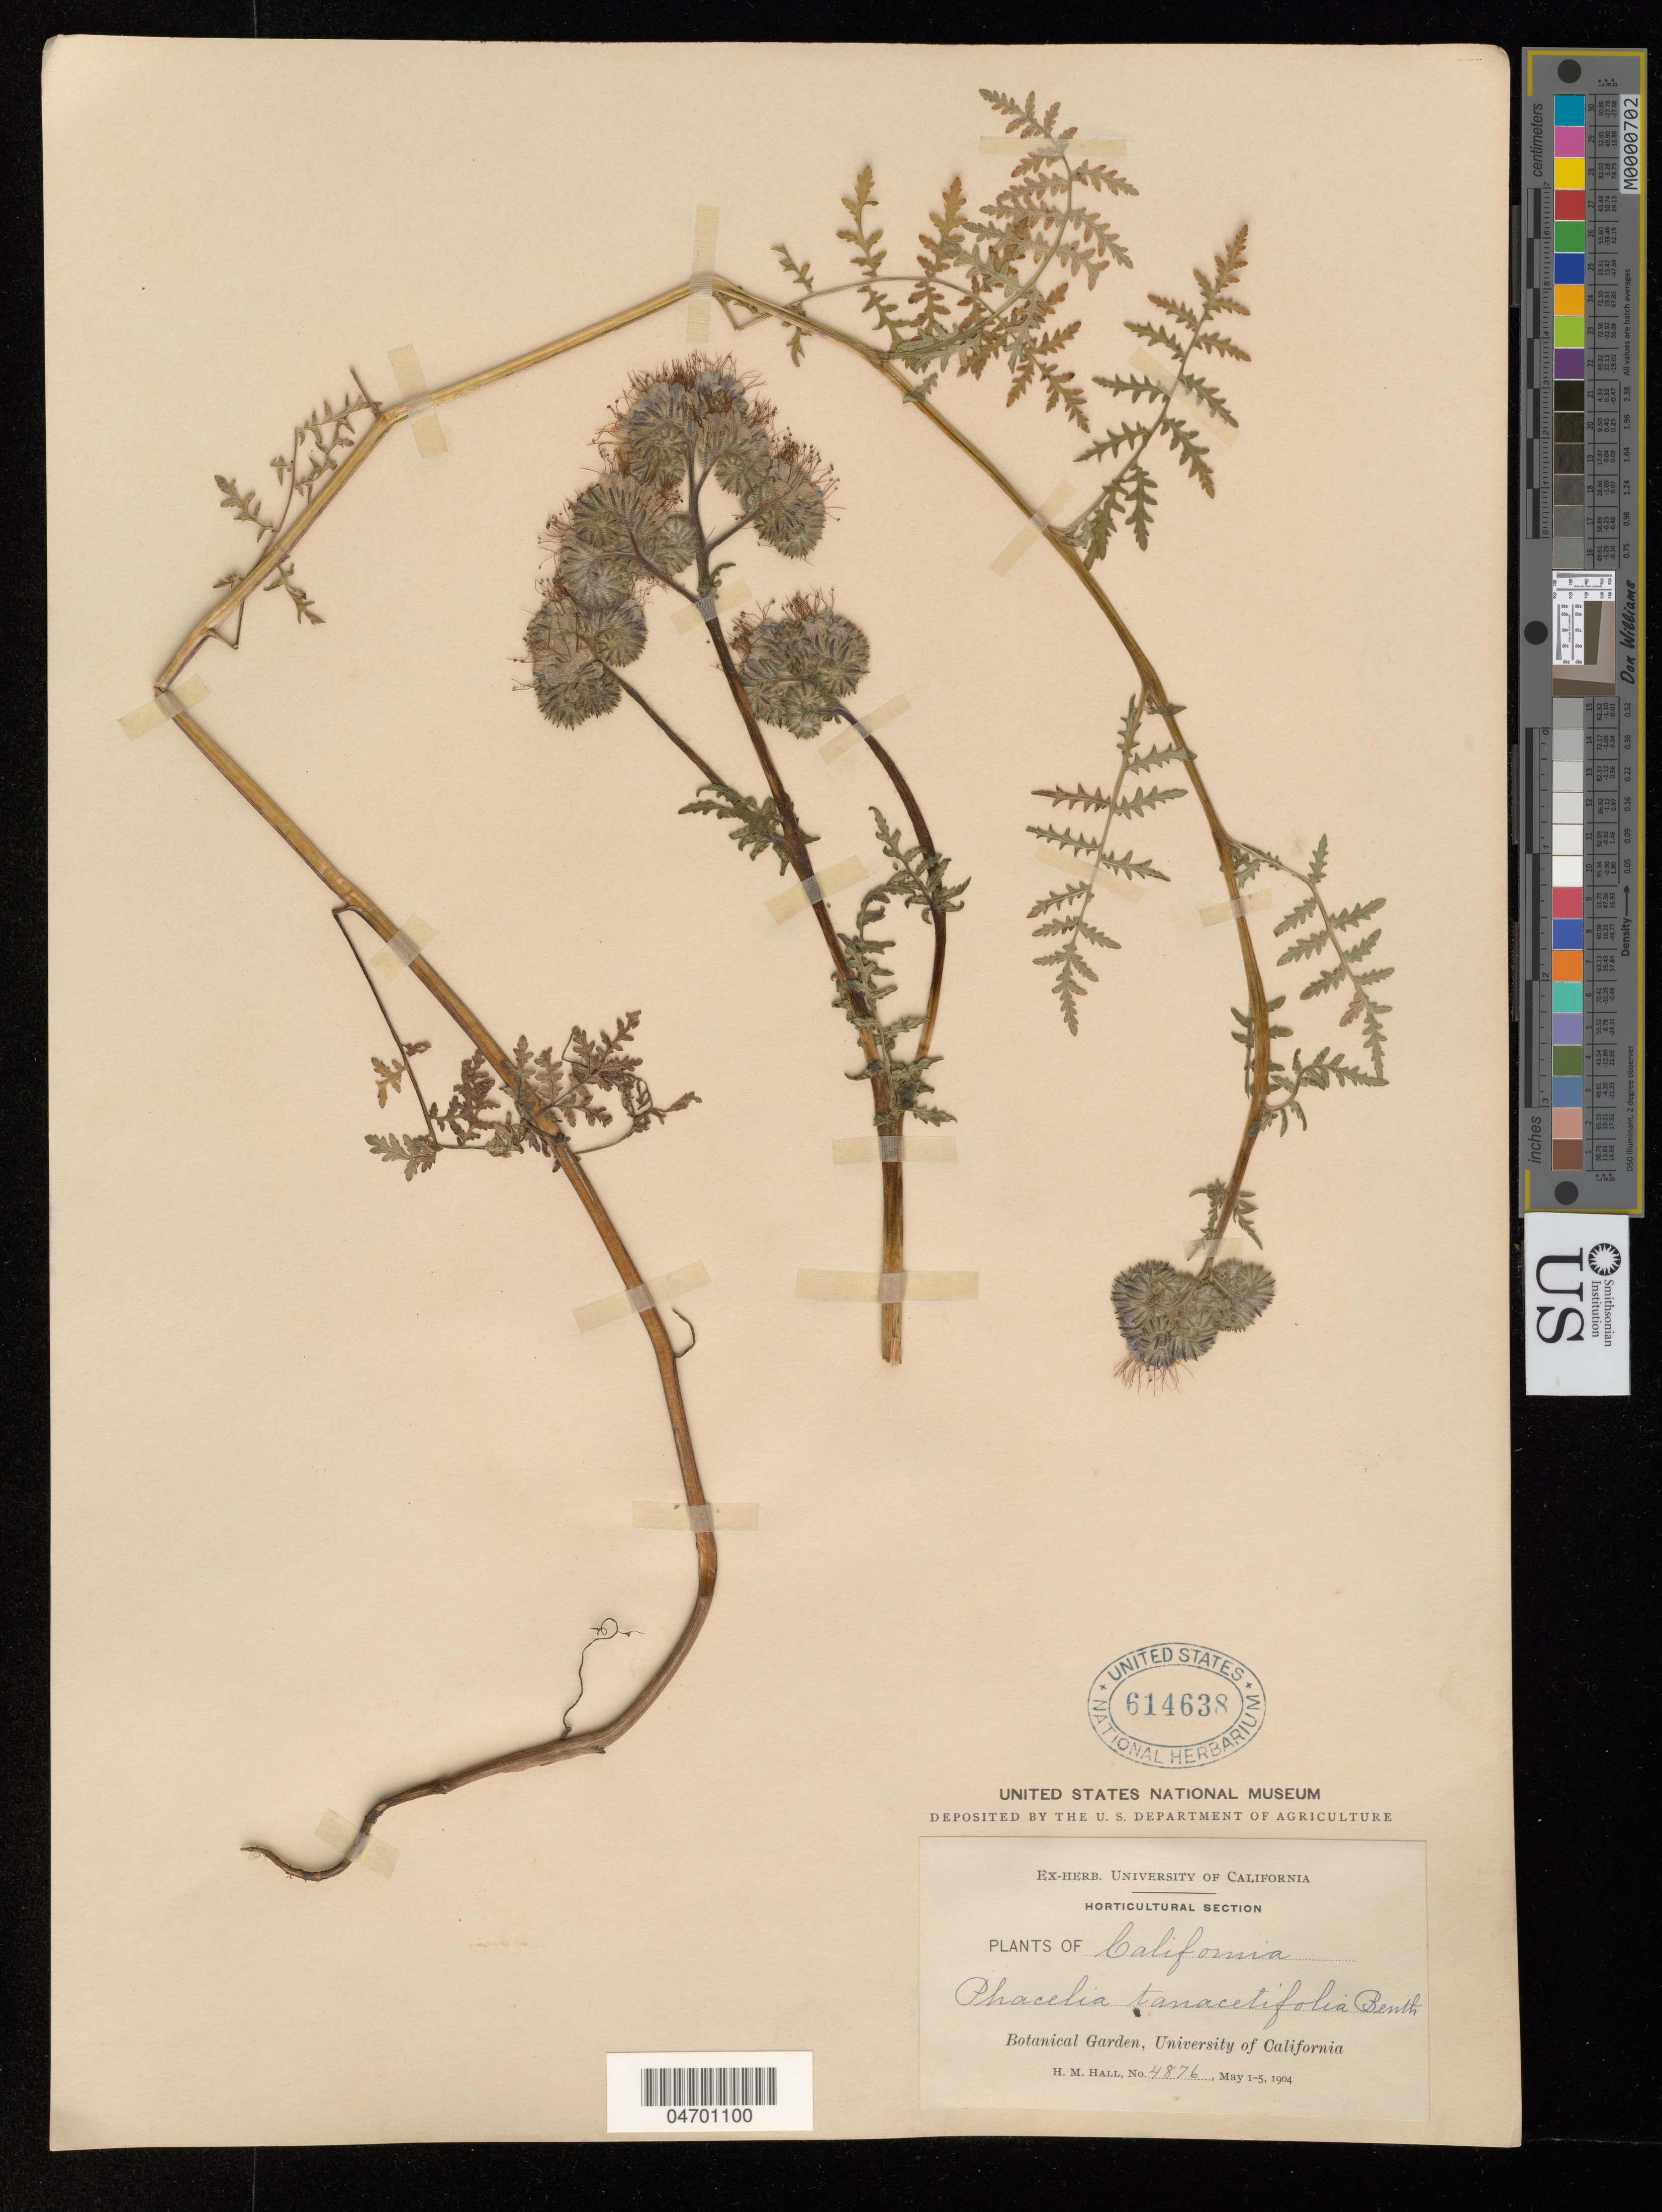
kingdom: Plantae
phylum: Tracheophyta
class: Magnoliopsida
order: Boraginales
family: Hydrophyllaceae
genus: Phacelia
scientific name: Phacelia tanacetifolia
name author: Benth.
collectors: H. M. Hall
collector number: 4876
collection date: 1904-05-01/1904-05-05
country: United States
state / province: California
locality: Botanical Garden, University of California.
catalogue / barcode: US 614638